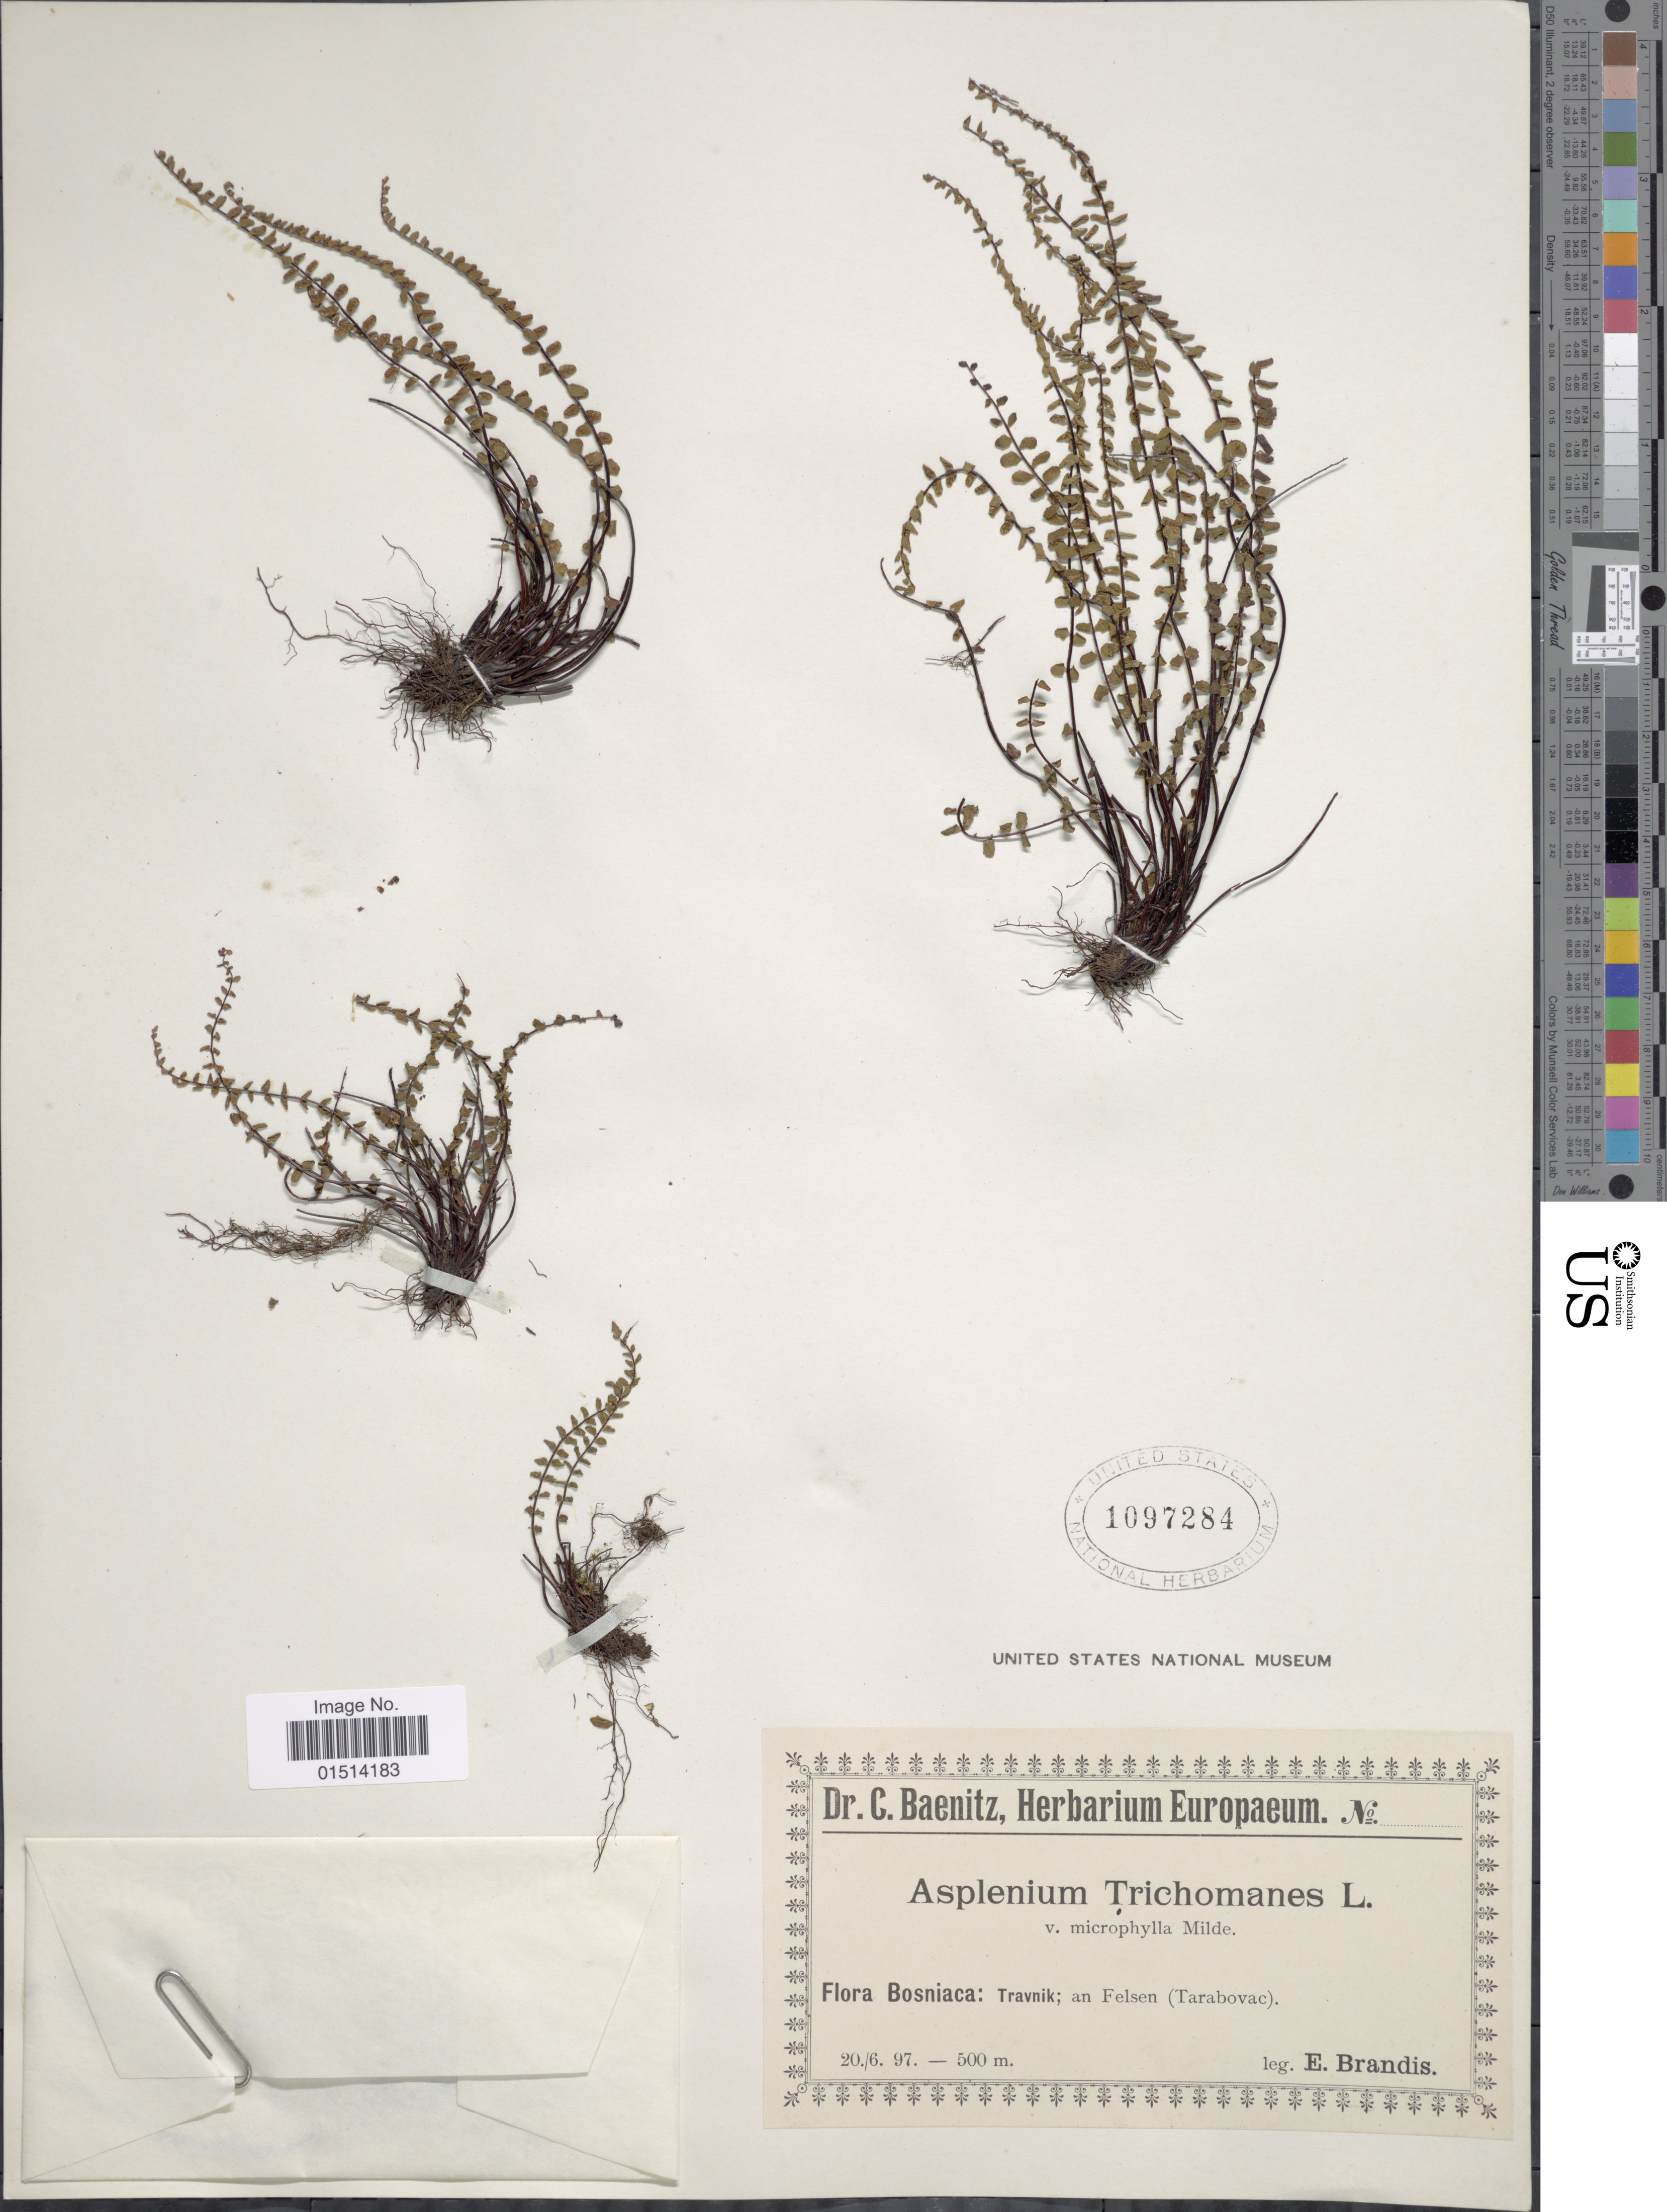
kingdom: Plantae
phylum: Tracheophyta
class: Polypodiopsida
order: Polypodiales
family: Aspleniaceae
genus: Asplenium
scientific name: Asplenium trichomanes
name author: L.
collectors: E. Brandis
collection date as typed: Transcribed d/m/y: 20/6/97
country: Bosnia and Herzegovina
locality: Bosniaca: Travnik; an Felsen (Tarabovac)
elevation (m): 500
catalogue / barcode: US 1097284